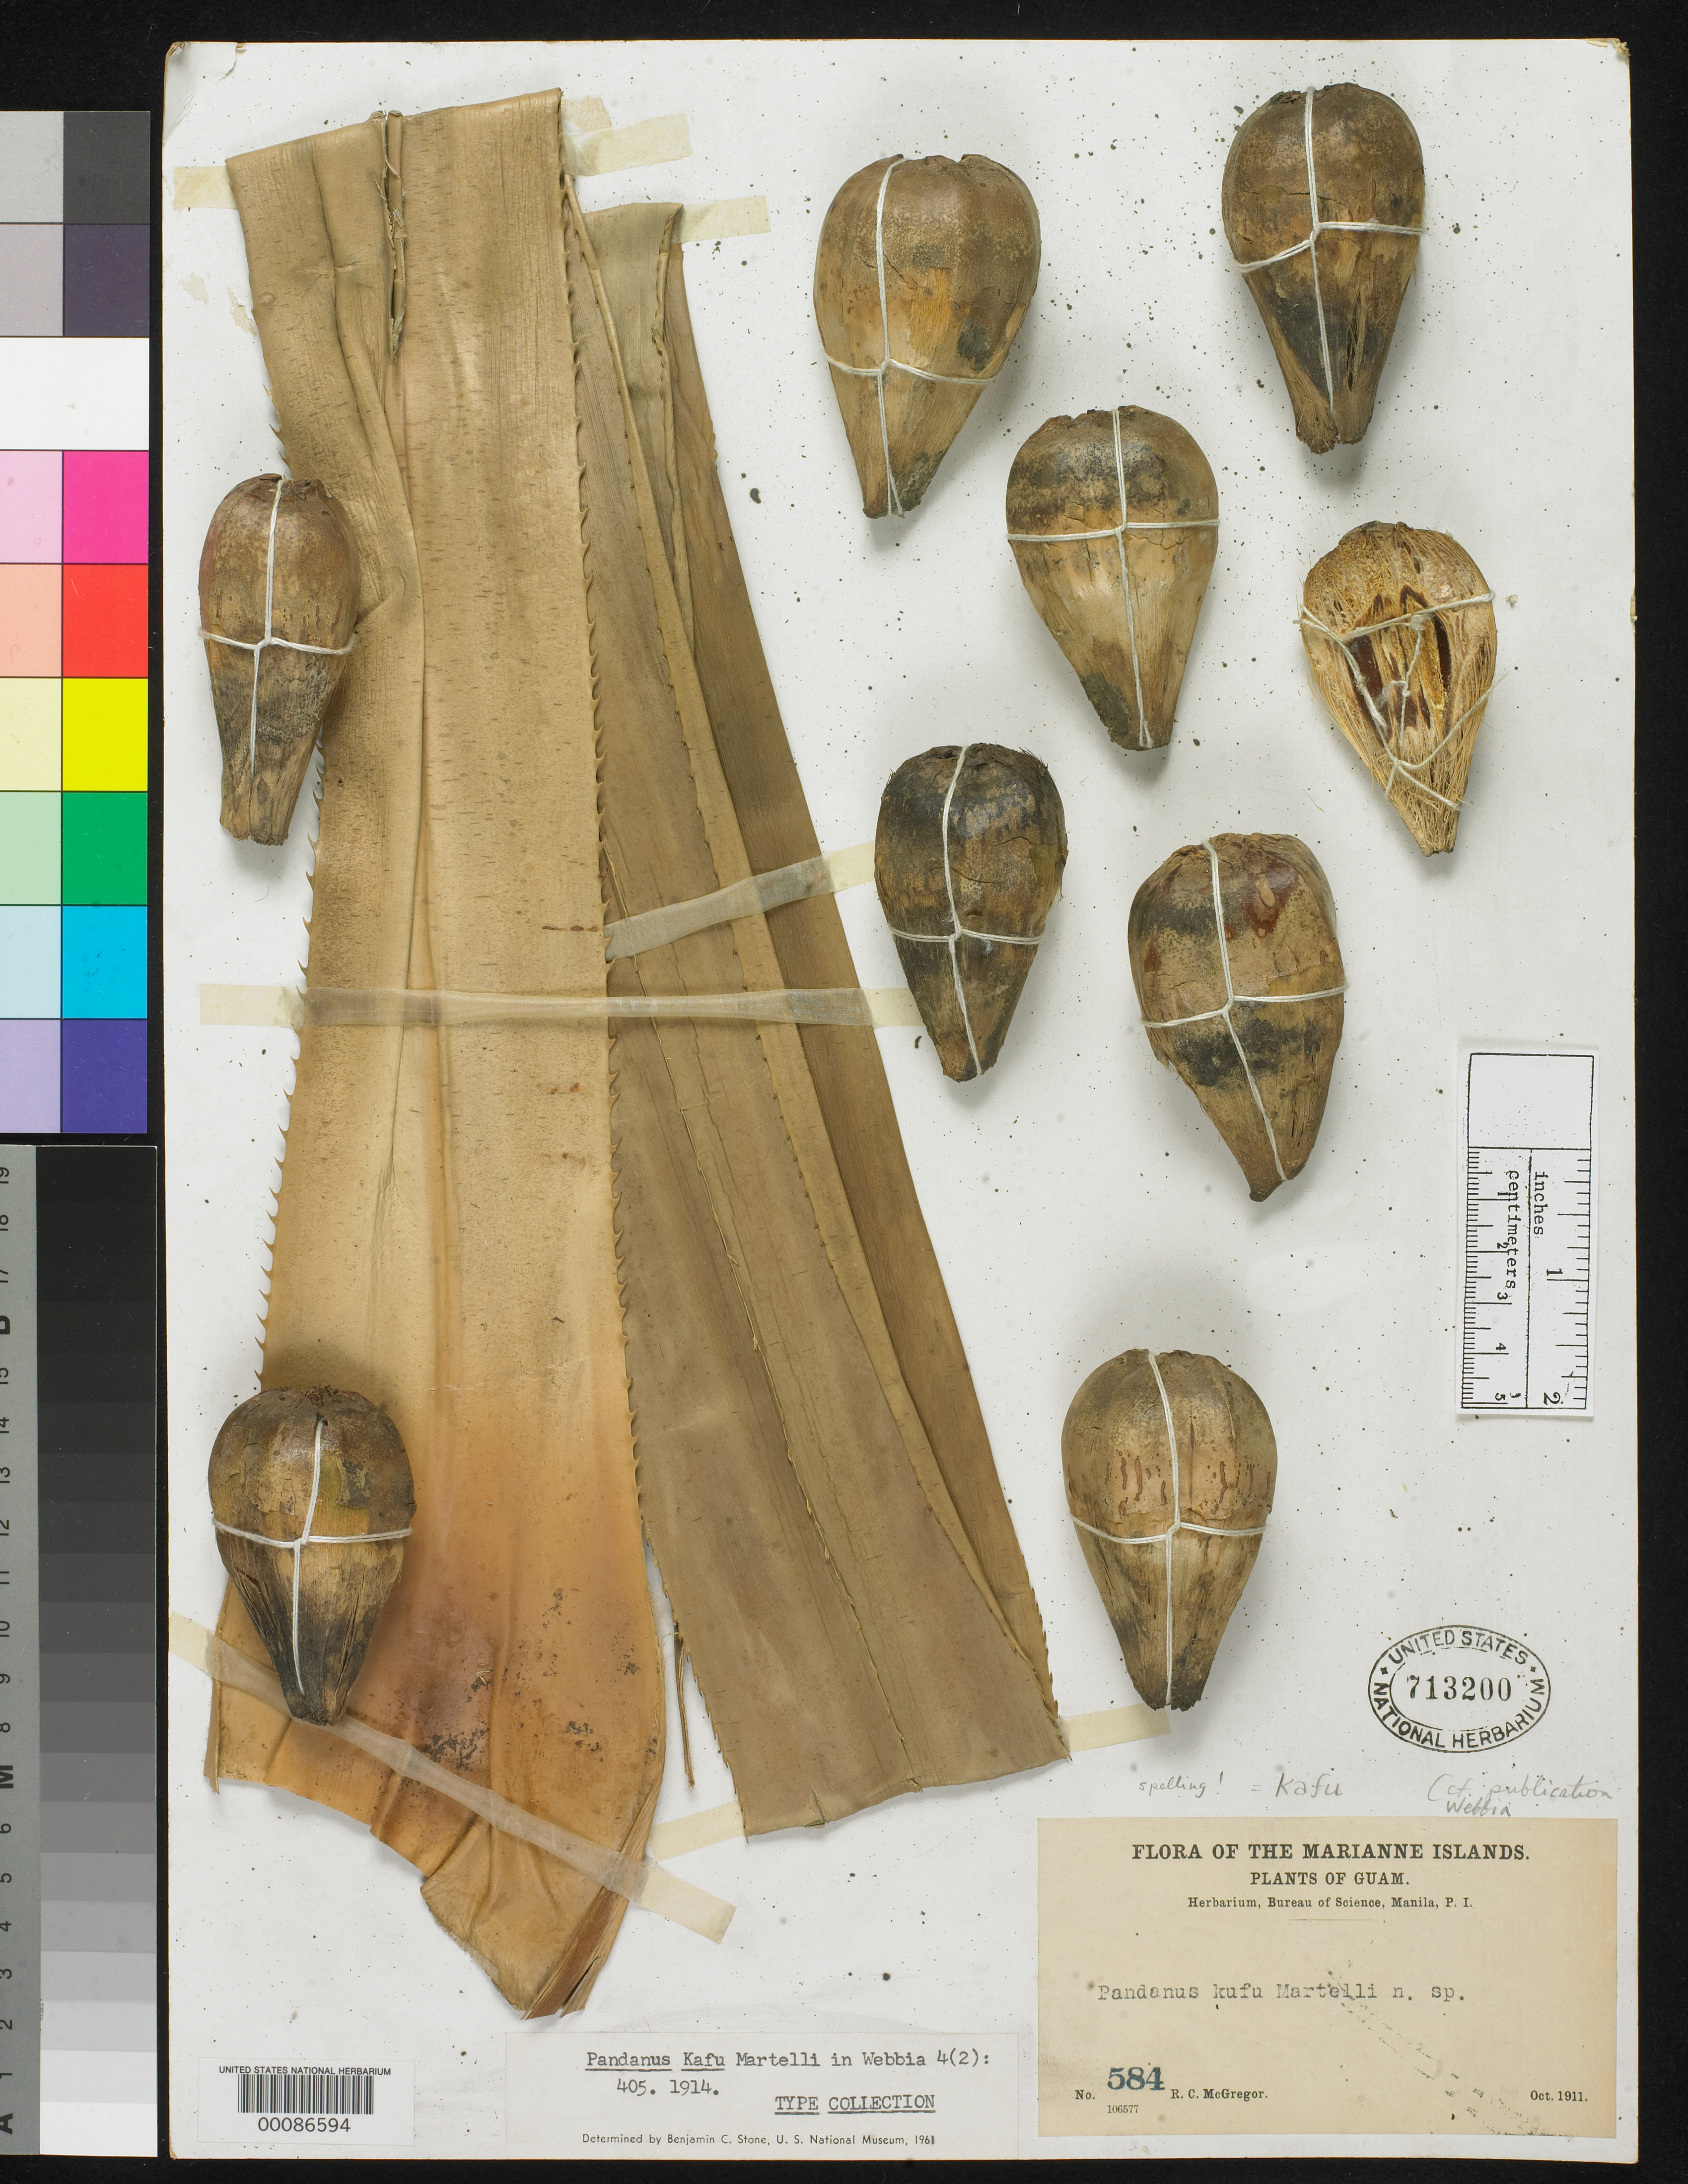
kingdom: Plantae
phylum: Tracheophyta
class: Liliopsida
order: Pandanales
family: Pandanaceae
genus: Pandanus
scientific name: Pandanus kafu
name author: Martelli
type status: Isotype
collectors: R. C. McGregor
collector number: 584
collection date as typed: Oct 1911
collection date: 1911-10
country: Guam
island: Guam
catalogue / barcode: US 713200